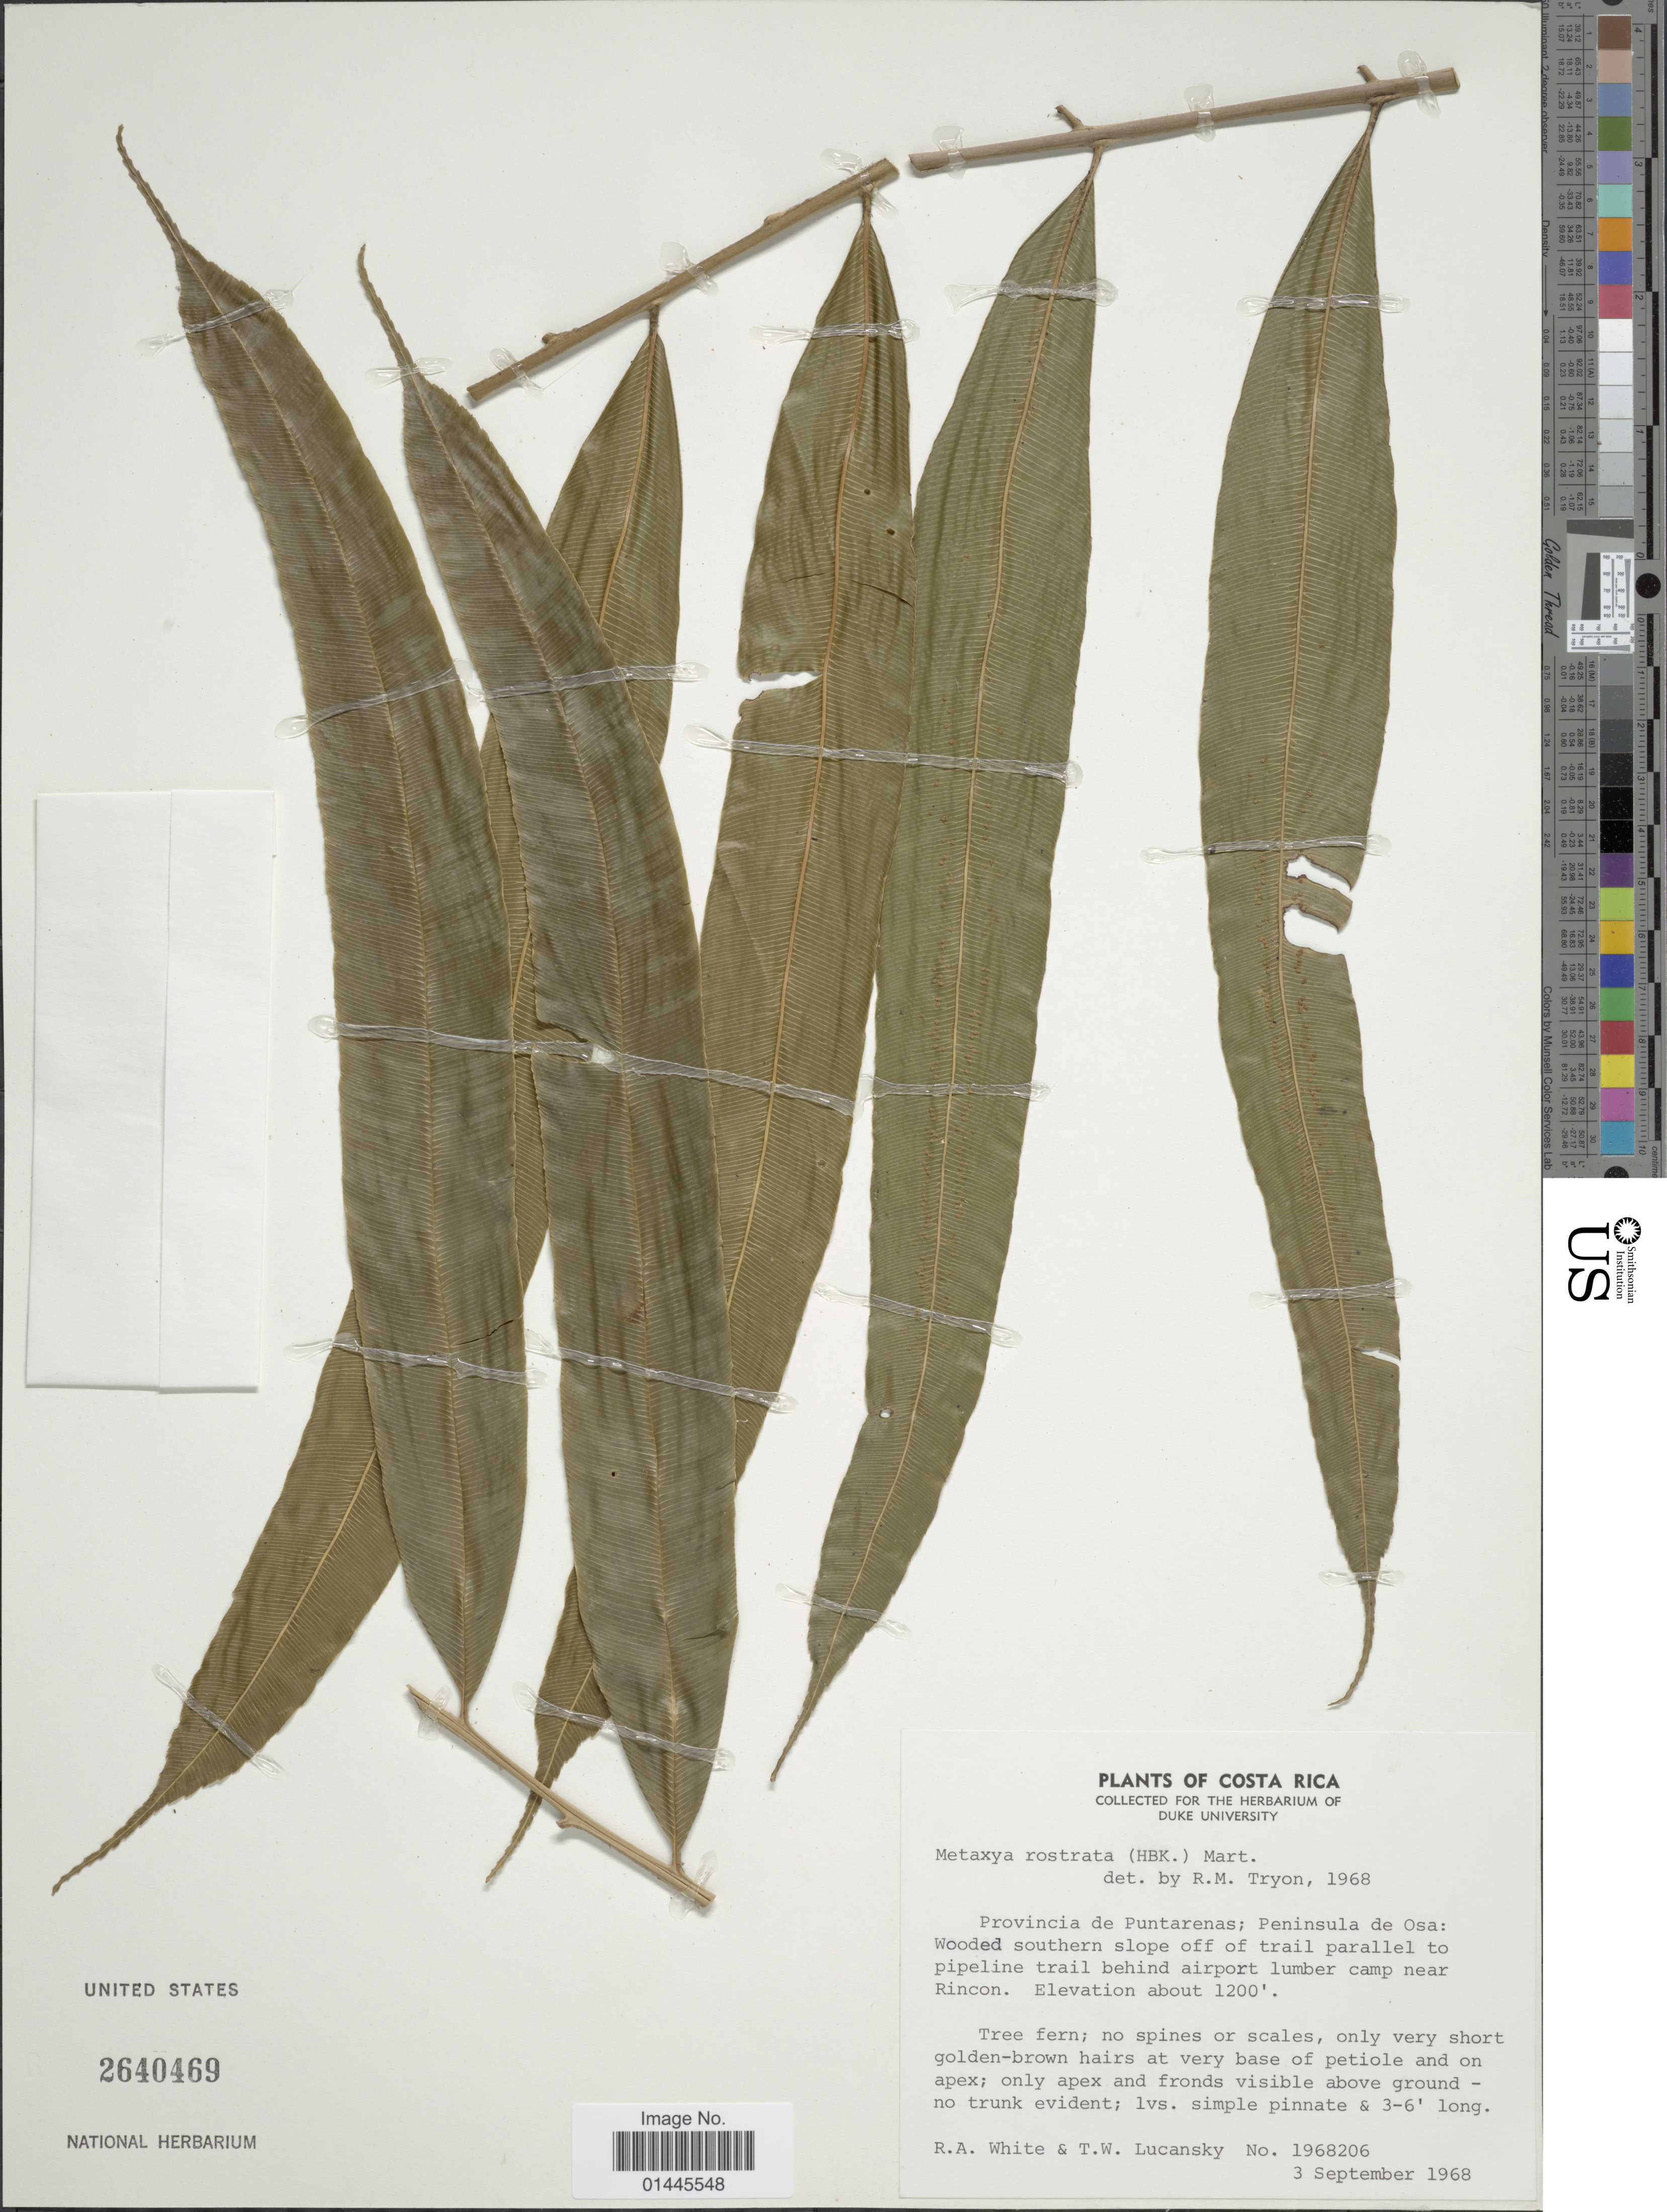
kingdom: Plantae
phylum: Tracheophyta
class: Polypodiopsida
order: Cyatheales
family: Metaxyaceae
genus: Metaxya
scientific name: Metaxya rostrata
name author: (Kunth) C. Presl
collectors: R. A. White & T. Lucansky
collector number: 1968206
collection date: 1968-09-03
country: Costa Rica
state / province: Puntarenas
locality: Peninsula de Osa: wooded southern slope off of trail parallel to pipeline trail behind airport lumber camp near Rincon.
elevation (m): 366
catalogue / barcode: US 2640469